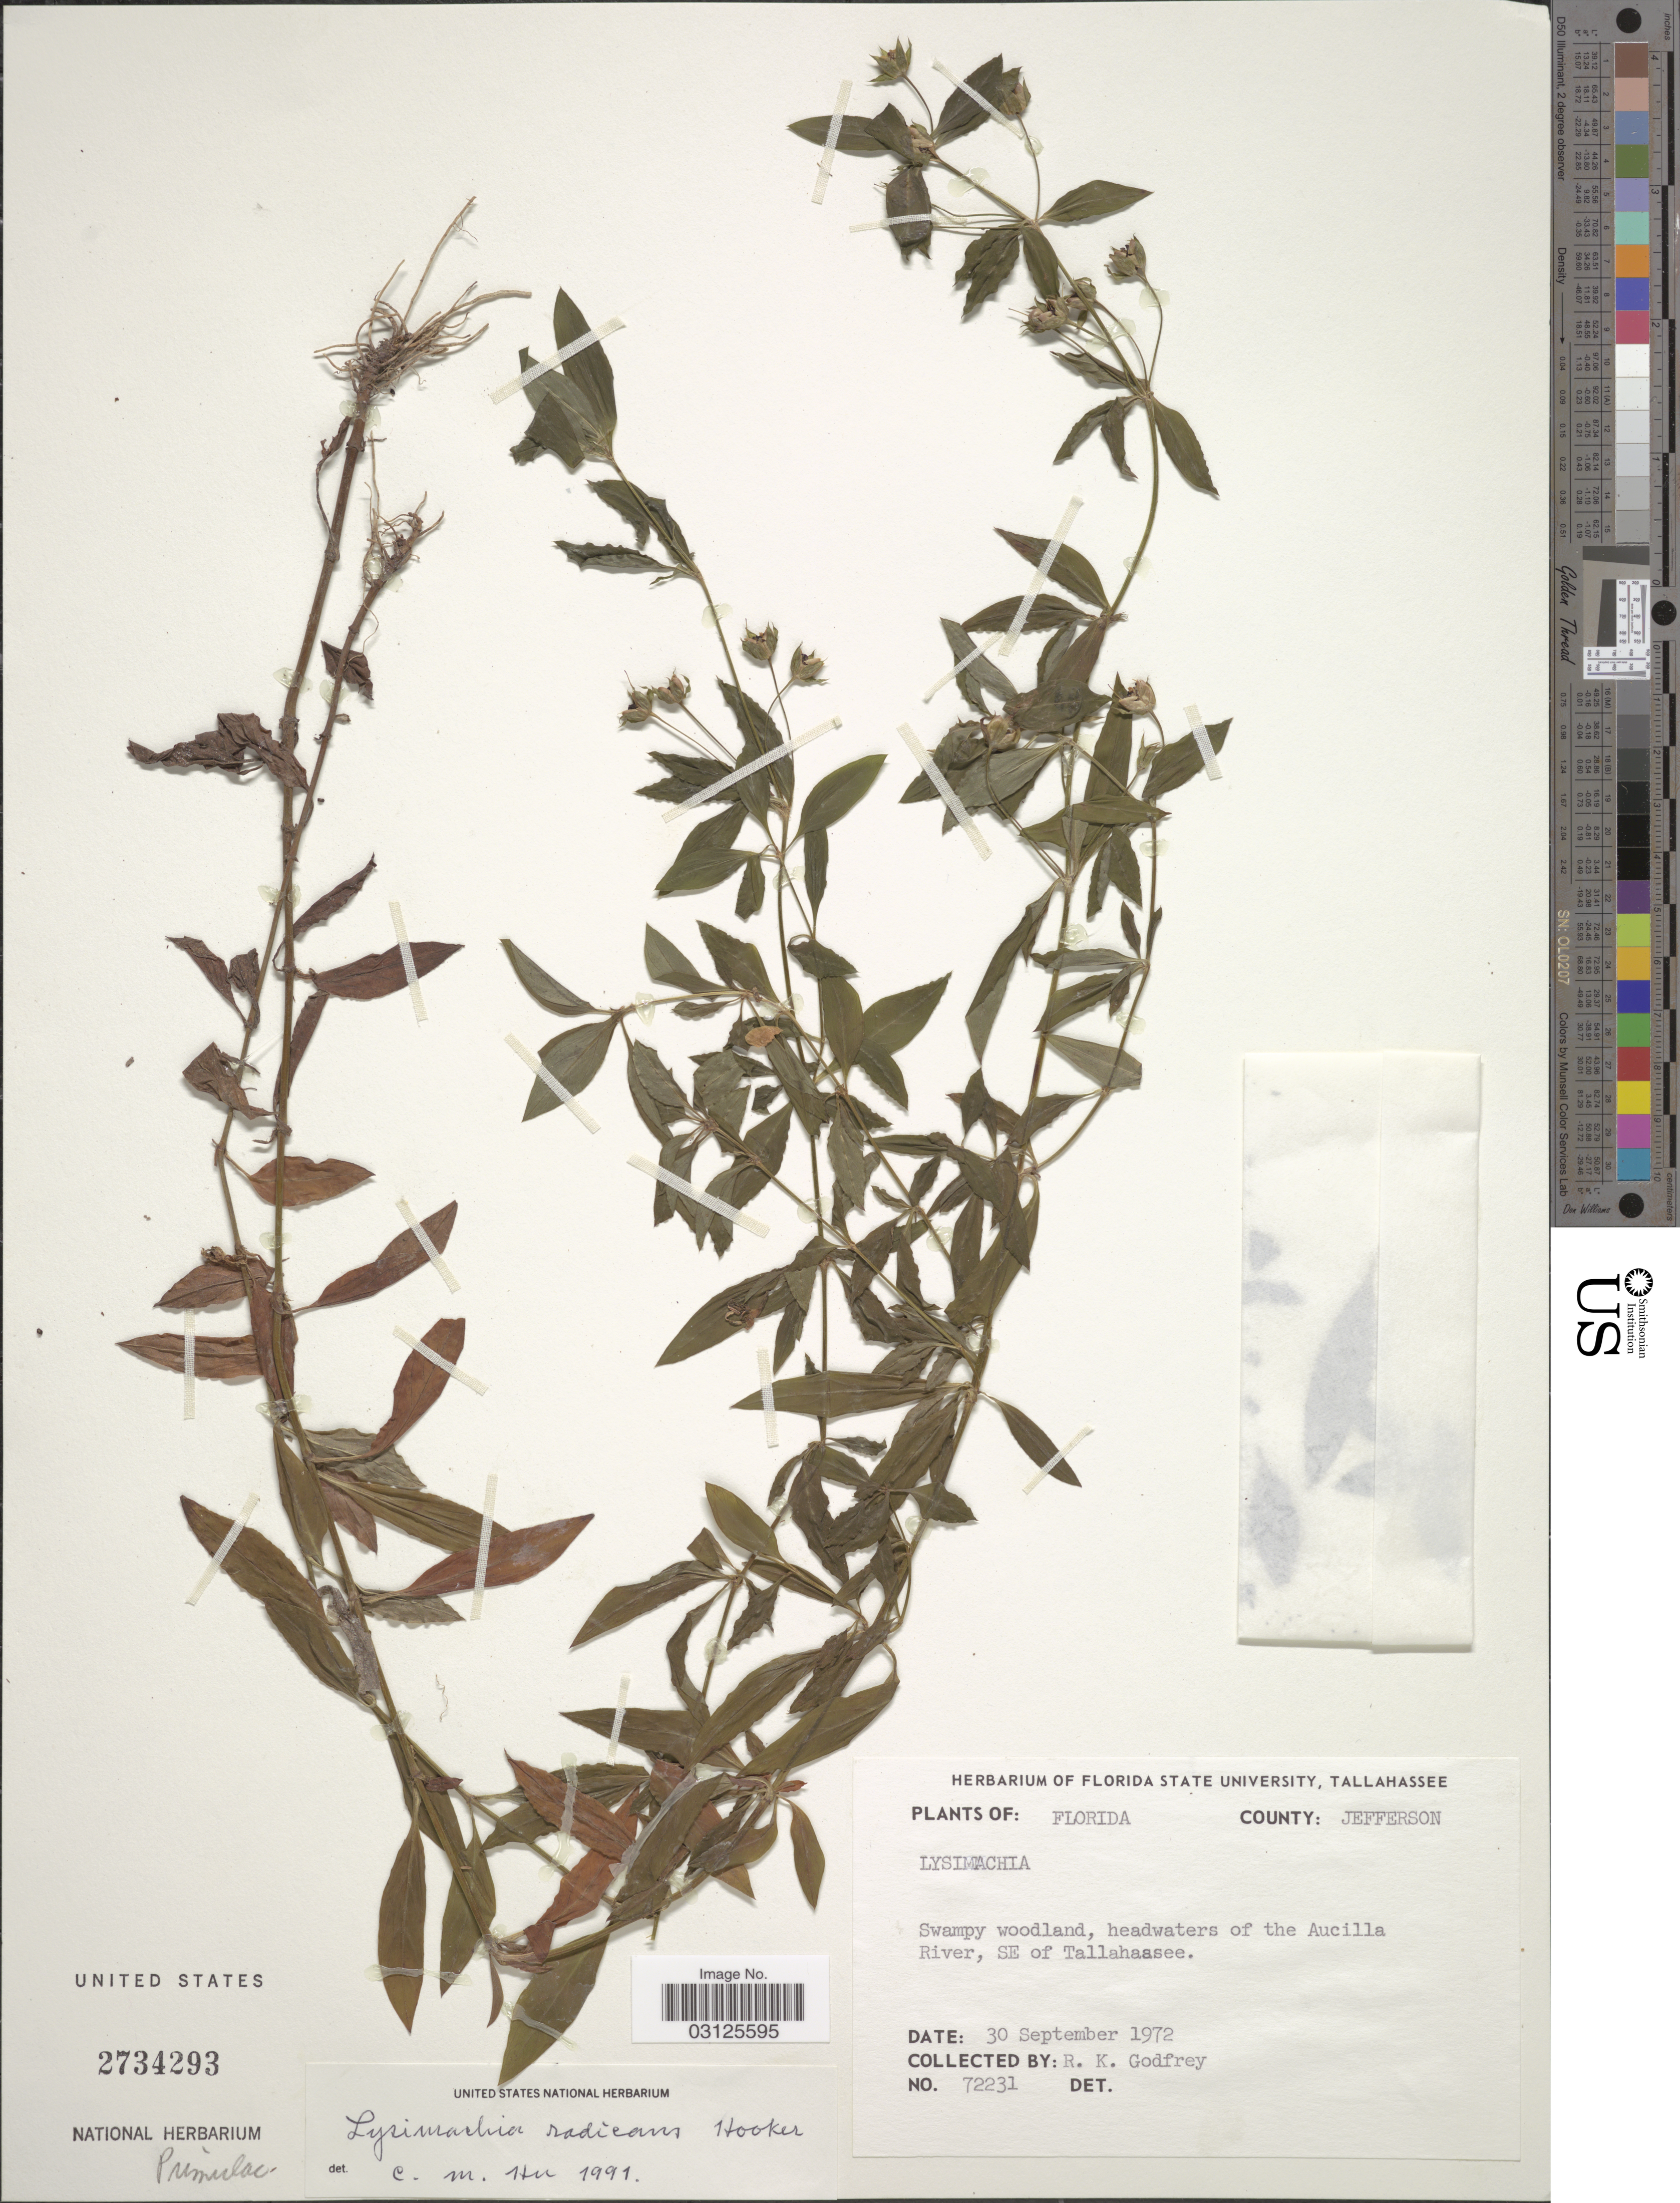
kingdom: Plantae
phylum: Tracheophyta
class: Magnoliopsida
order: Ericales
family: Primulaceae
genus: Lysimachia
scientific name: Lysimachia radicans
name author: Hook.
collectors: R. K. Godfrey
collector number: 72231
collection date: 1972-09-30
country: United States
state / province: Florida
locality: County: Jefferson, Swampy woodland, headwaters of the Aucilla River, SE of Tallahaasee.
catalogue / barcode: US 2734293